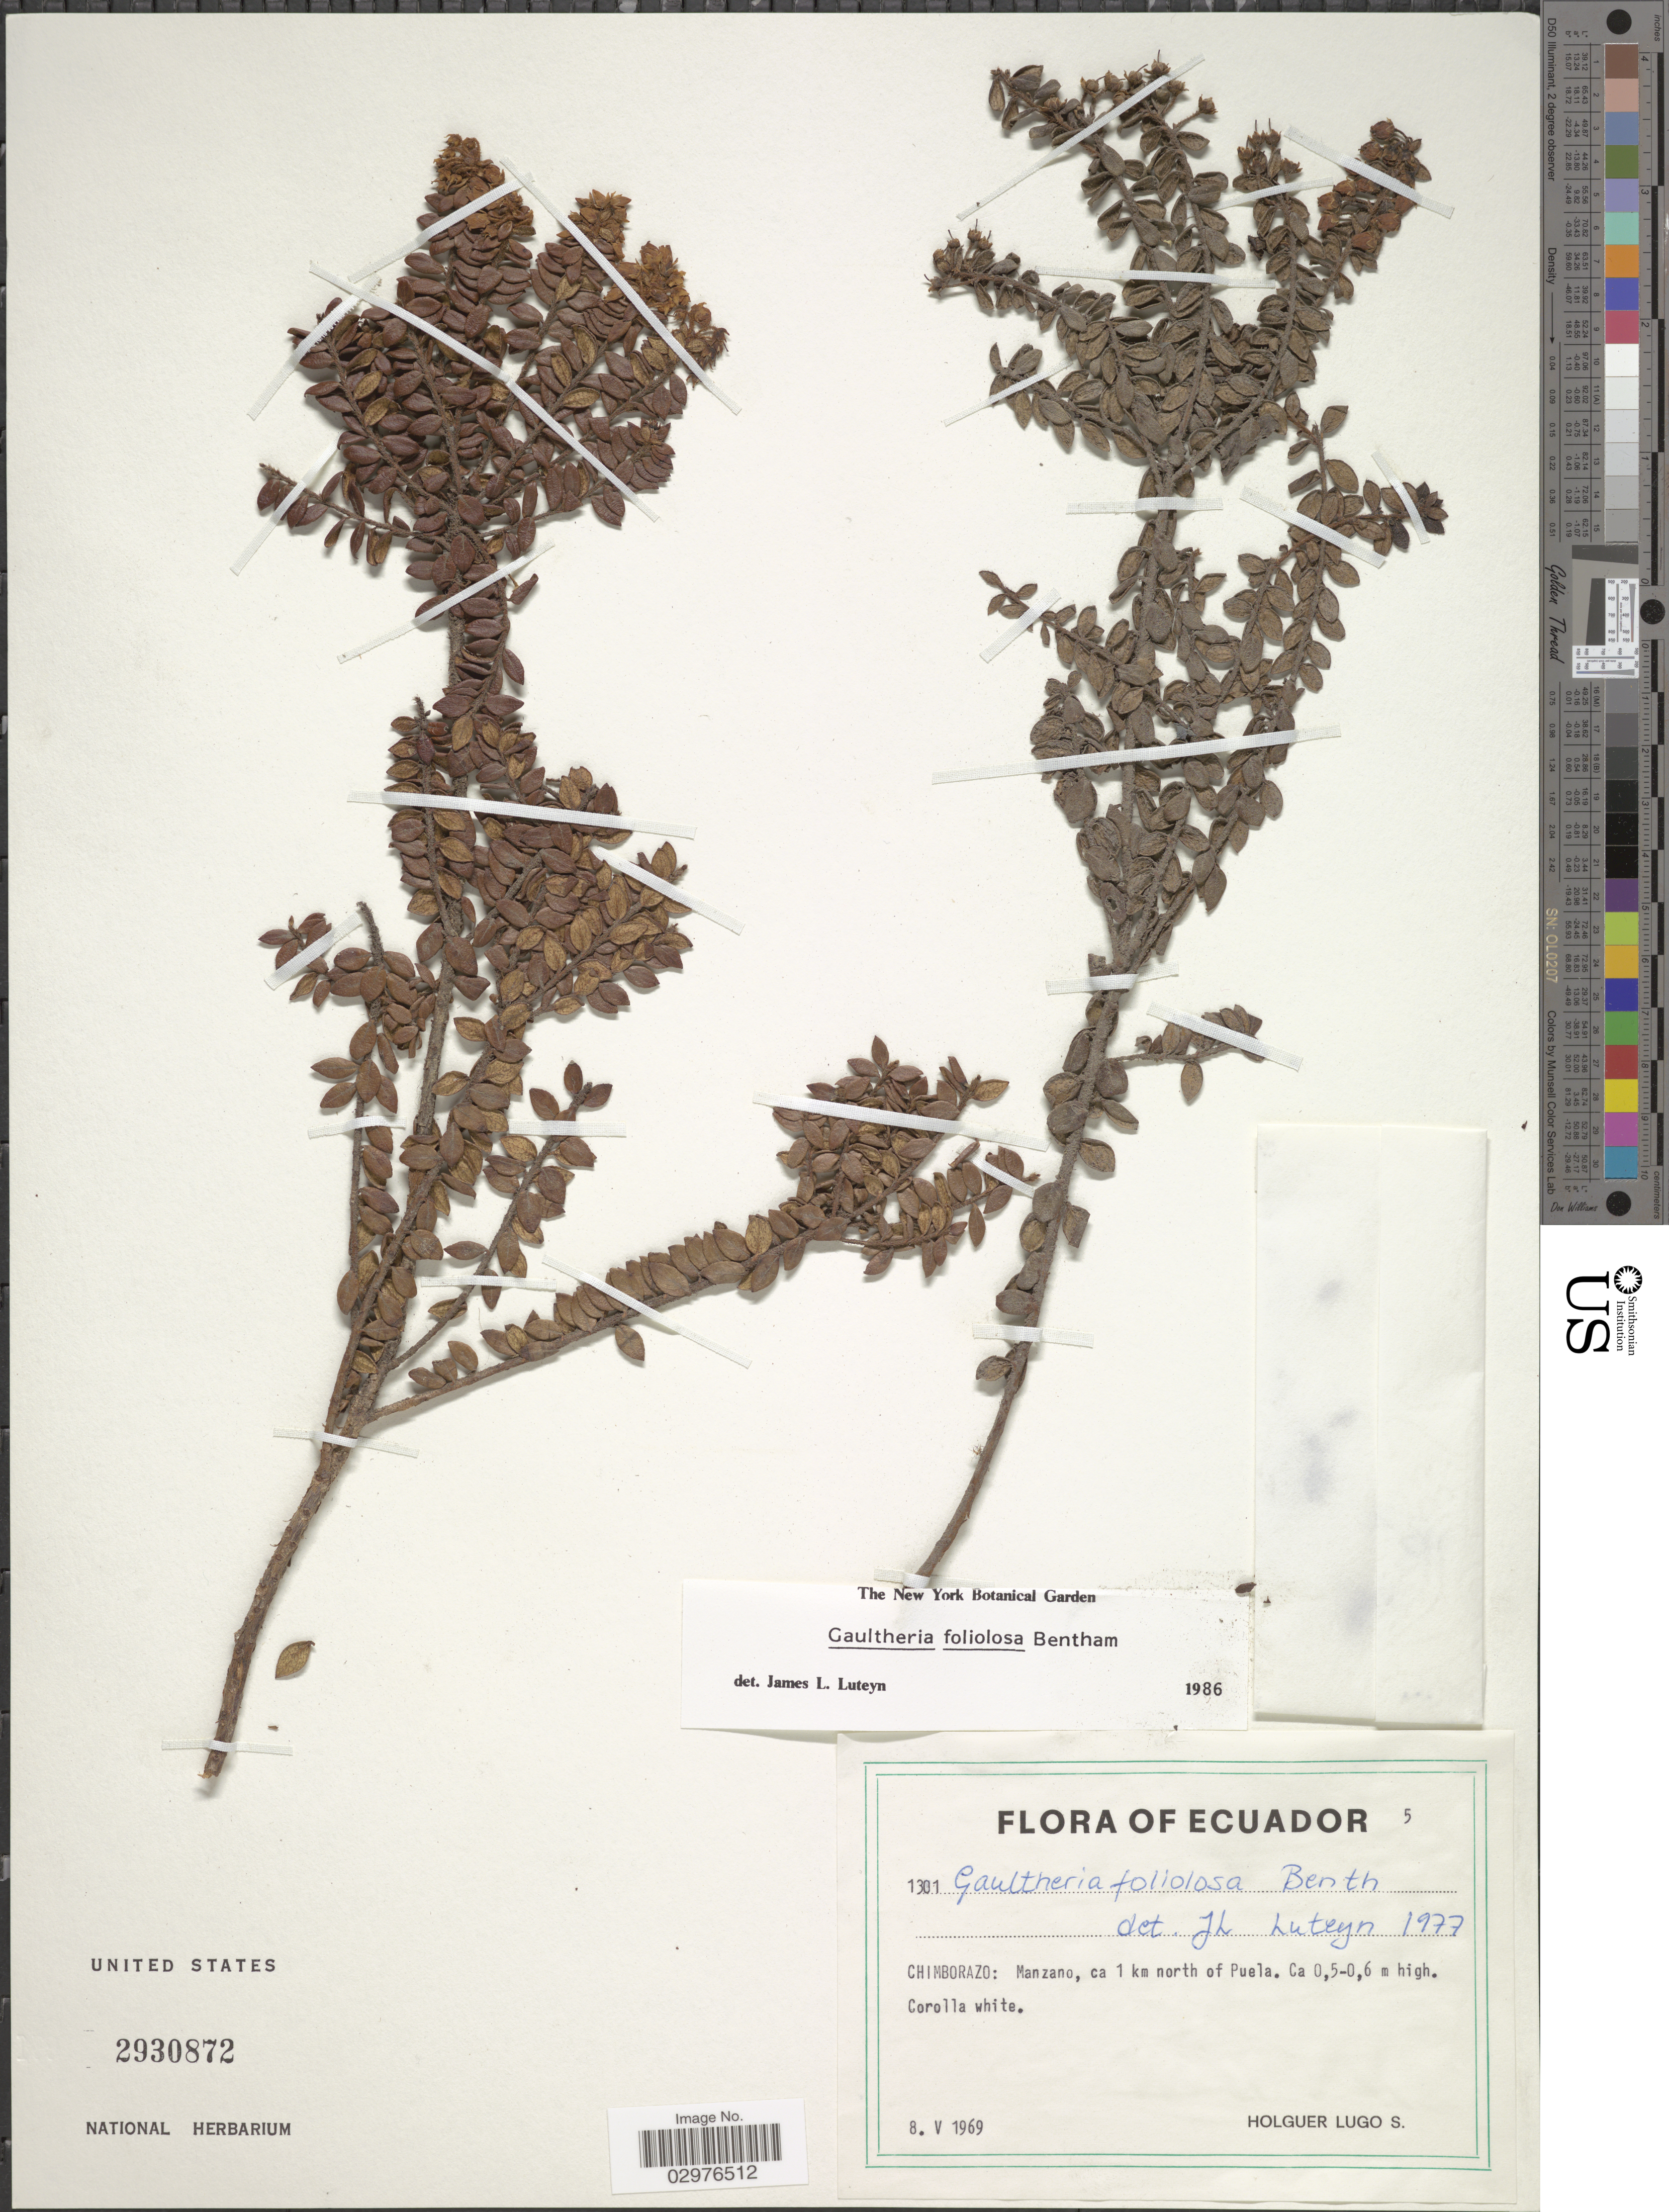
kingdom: Plantae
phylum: Tracheophyta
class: Magnoliopsida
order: Ericales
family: Ericaceae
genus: Gaultheria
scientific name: Gaultheria foliolosa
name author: Benth.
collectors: H. Lugo S.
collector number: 1301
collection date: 1969-05-08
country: Ecuador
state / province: Chimborazo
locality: Manzano, ca 1 km north of Puela.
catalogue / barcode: US 2930872